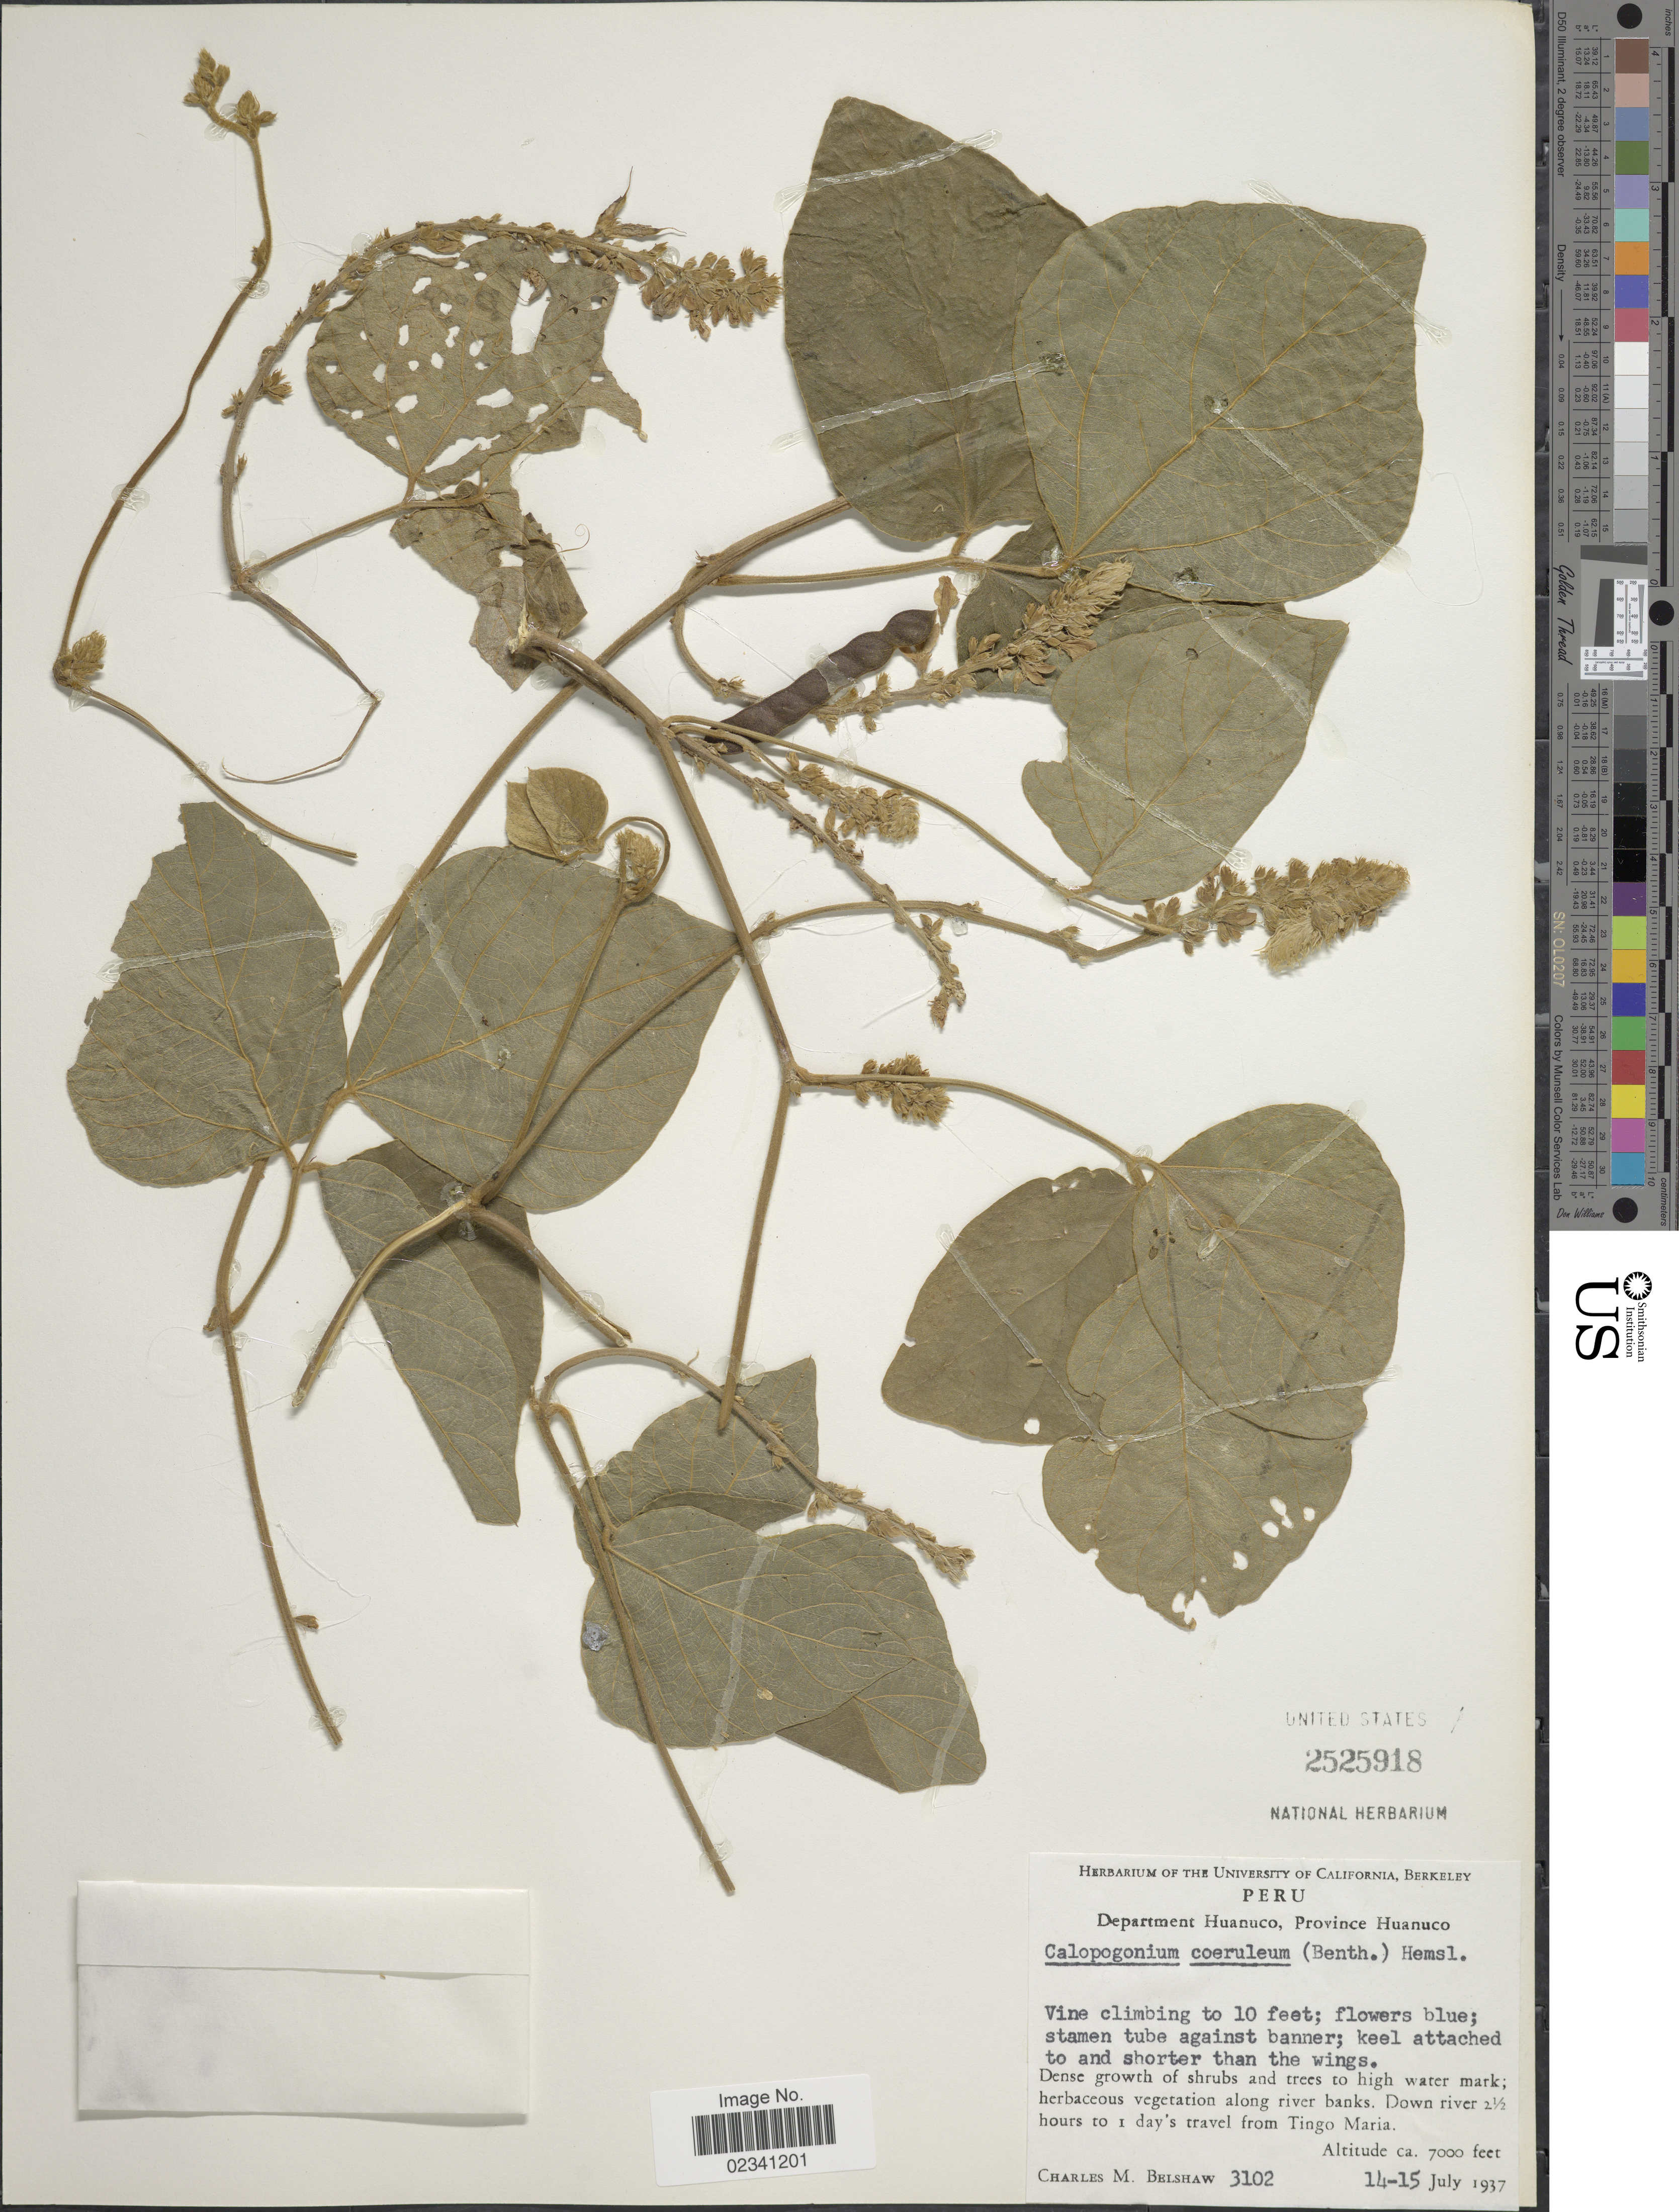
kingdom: Plantae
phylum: Tracheophyta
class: Magnoliopsida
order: Fabales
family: Fabaceae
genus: Calopogonium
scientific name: Calopogonium caeruleum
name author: (Benth.) C. Wright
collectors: C. Shaw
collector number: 3102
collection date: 1937-07-14/1937-07-15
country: Peru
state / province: Huánuco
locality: Province Huanuco, Down river 2½ hours to 1 day's travel from Tingo Maria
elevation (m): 2134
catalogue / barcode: US 2525918